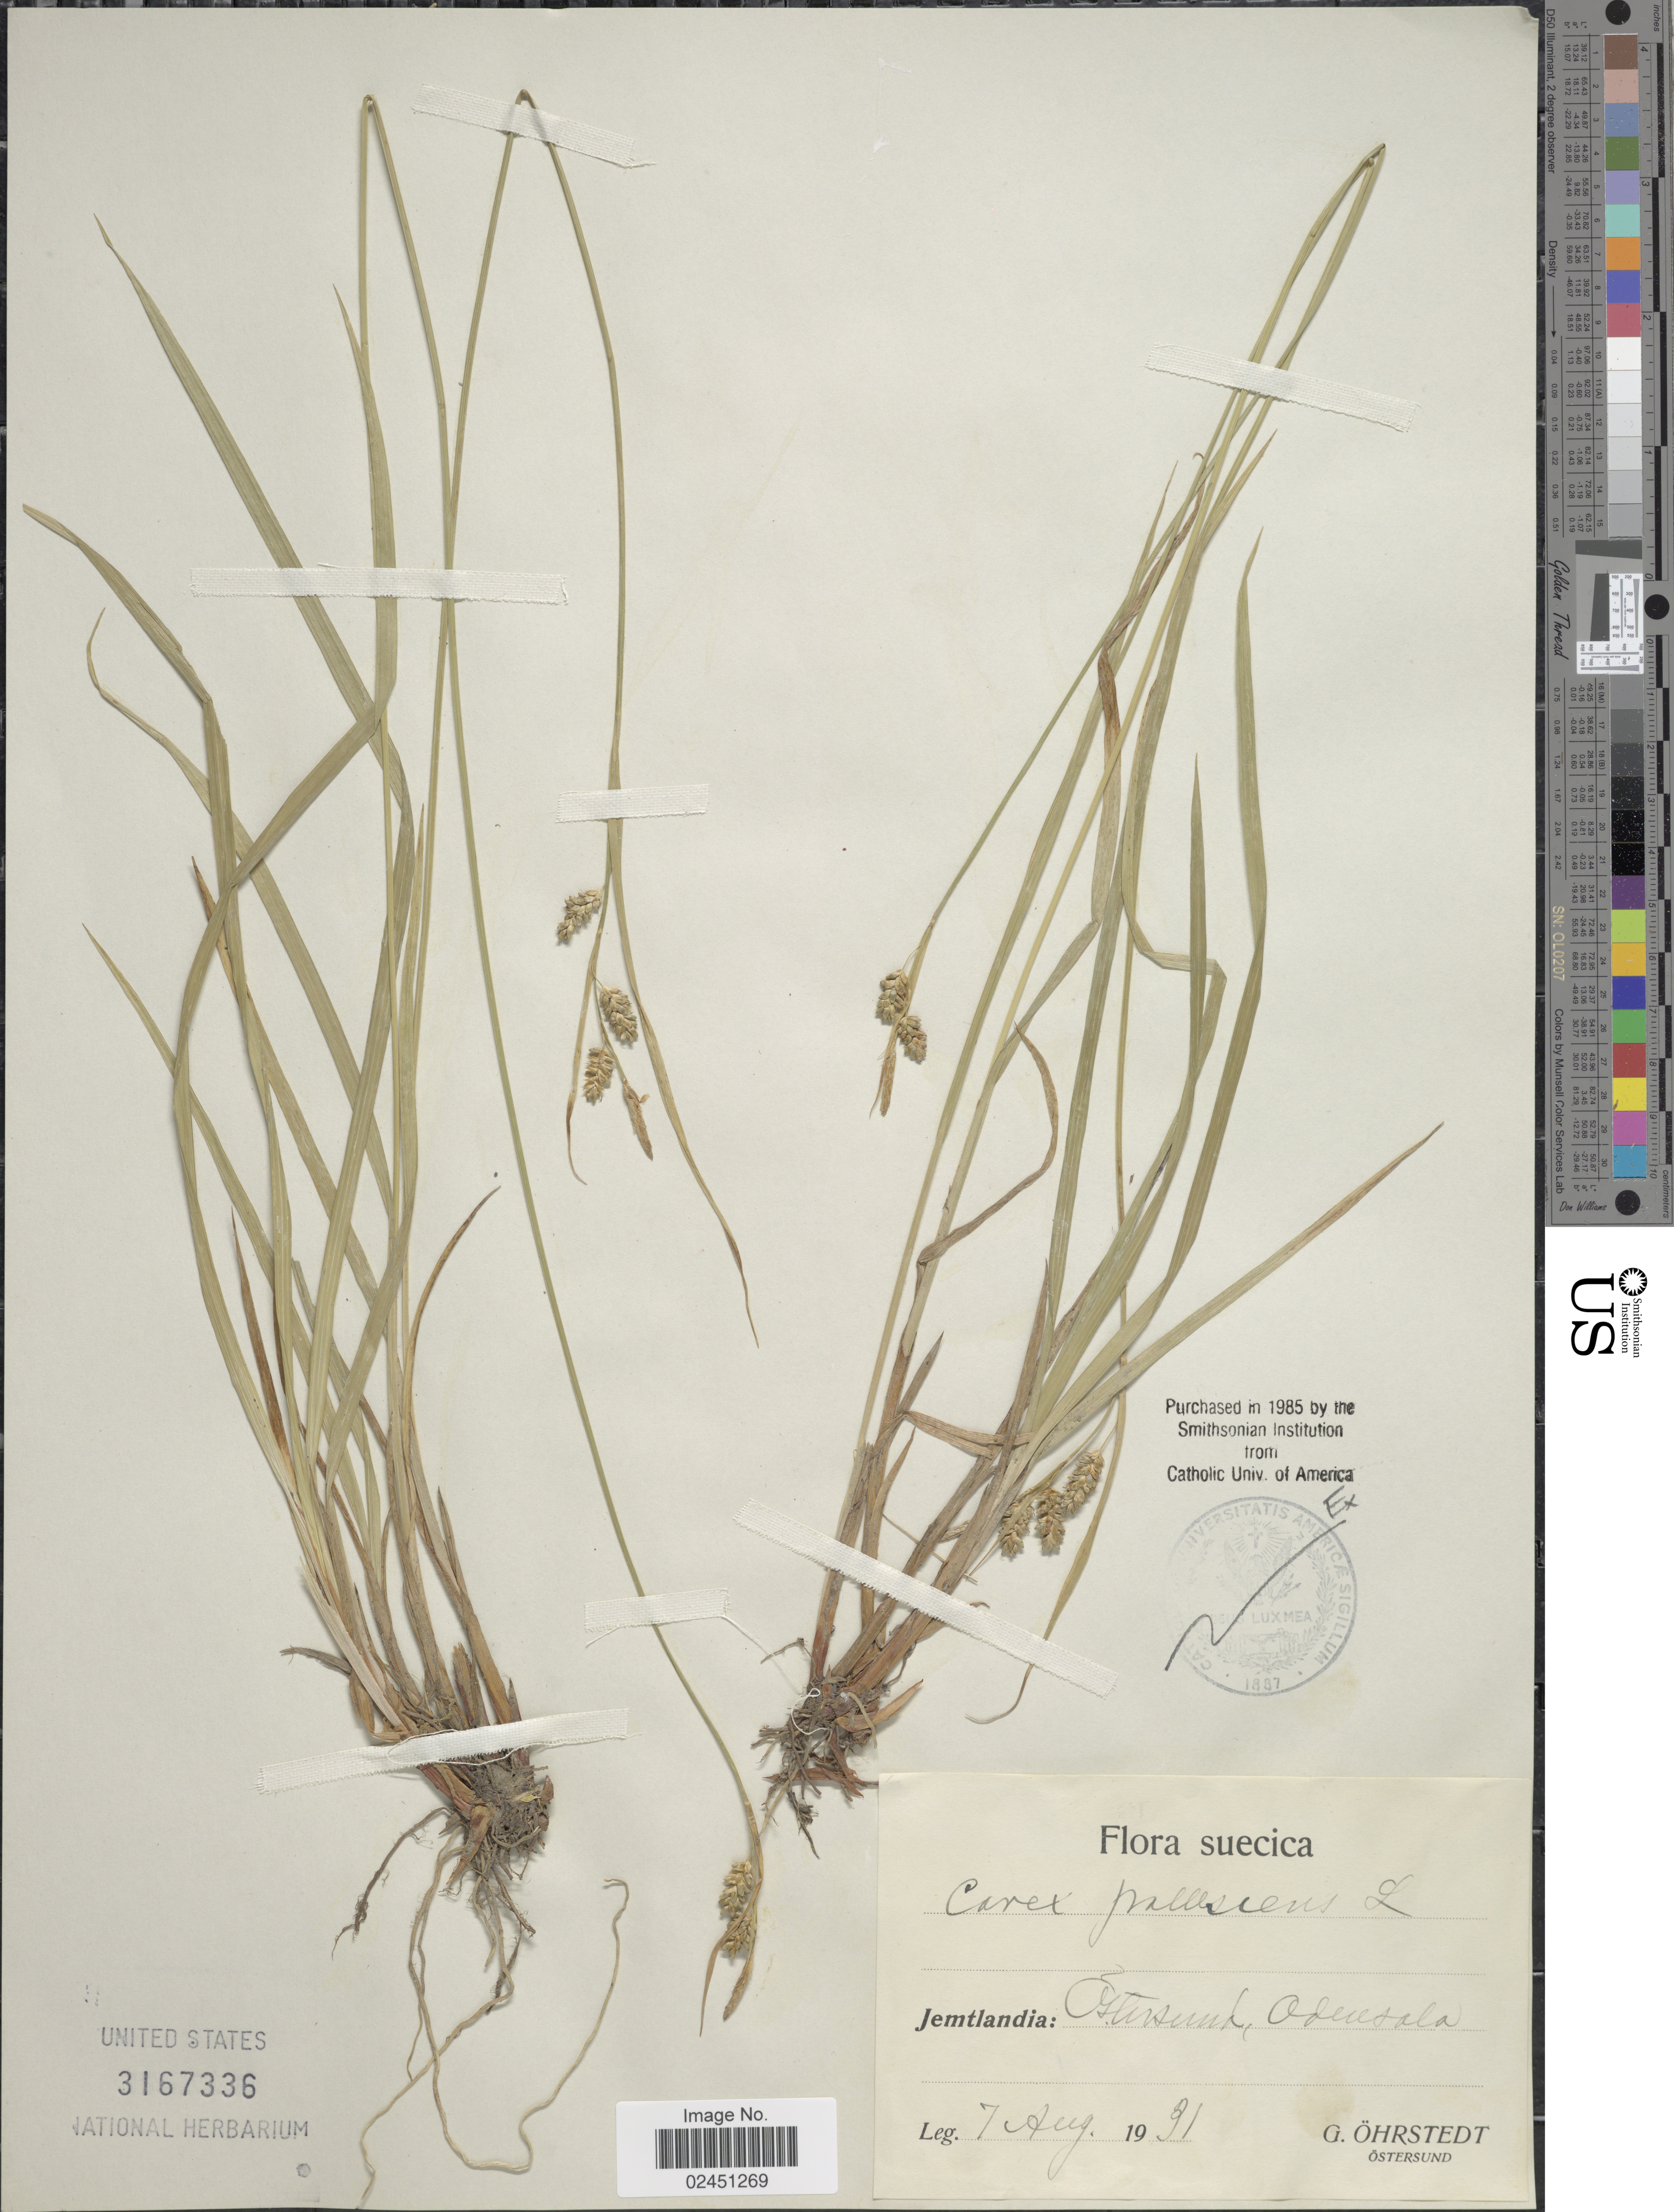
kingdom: Plantae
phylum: Tracheophyta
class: Liliopsida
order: Poales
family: Cyperaceae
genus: Carex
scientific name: Carex pallescens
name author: L.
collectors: G. Öhrstedt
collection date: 1931-08-07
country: Sweden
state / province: Jämtland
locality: Suecica. Jemtlandia, Ostersund, Odensala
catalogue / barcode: US 3167336